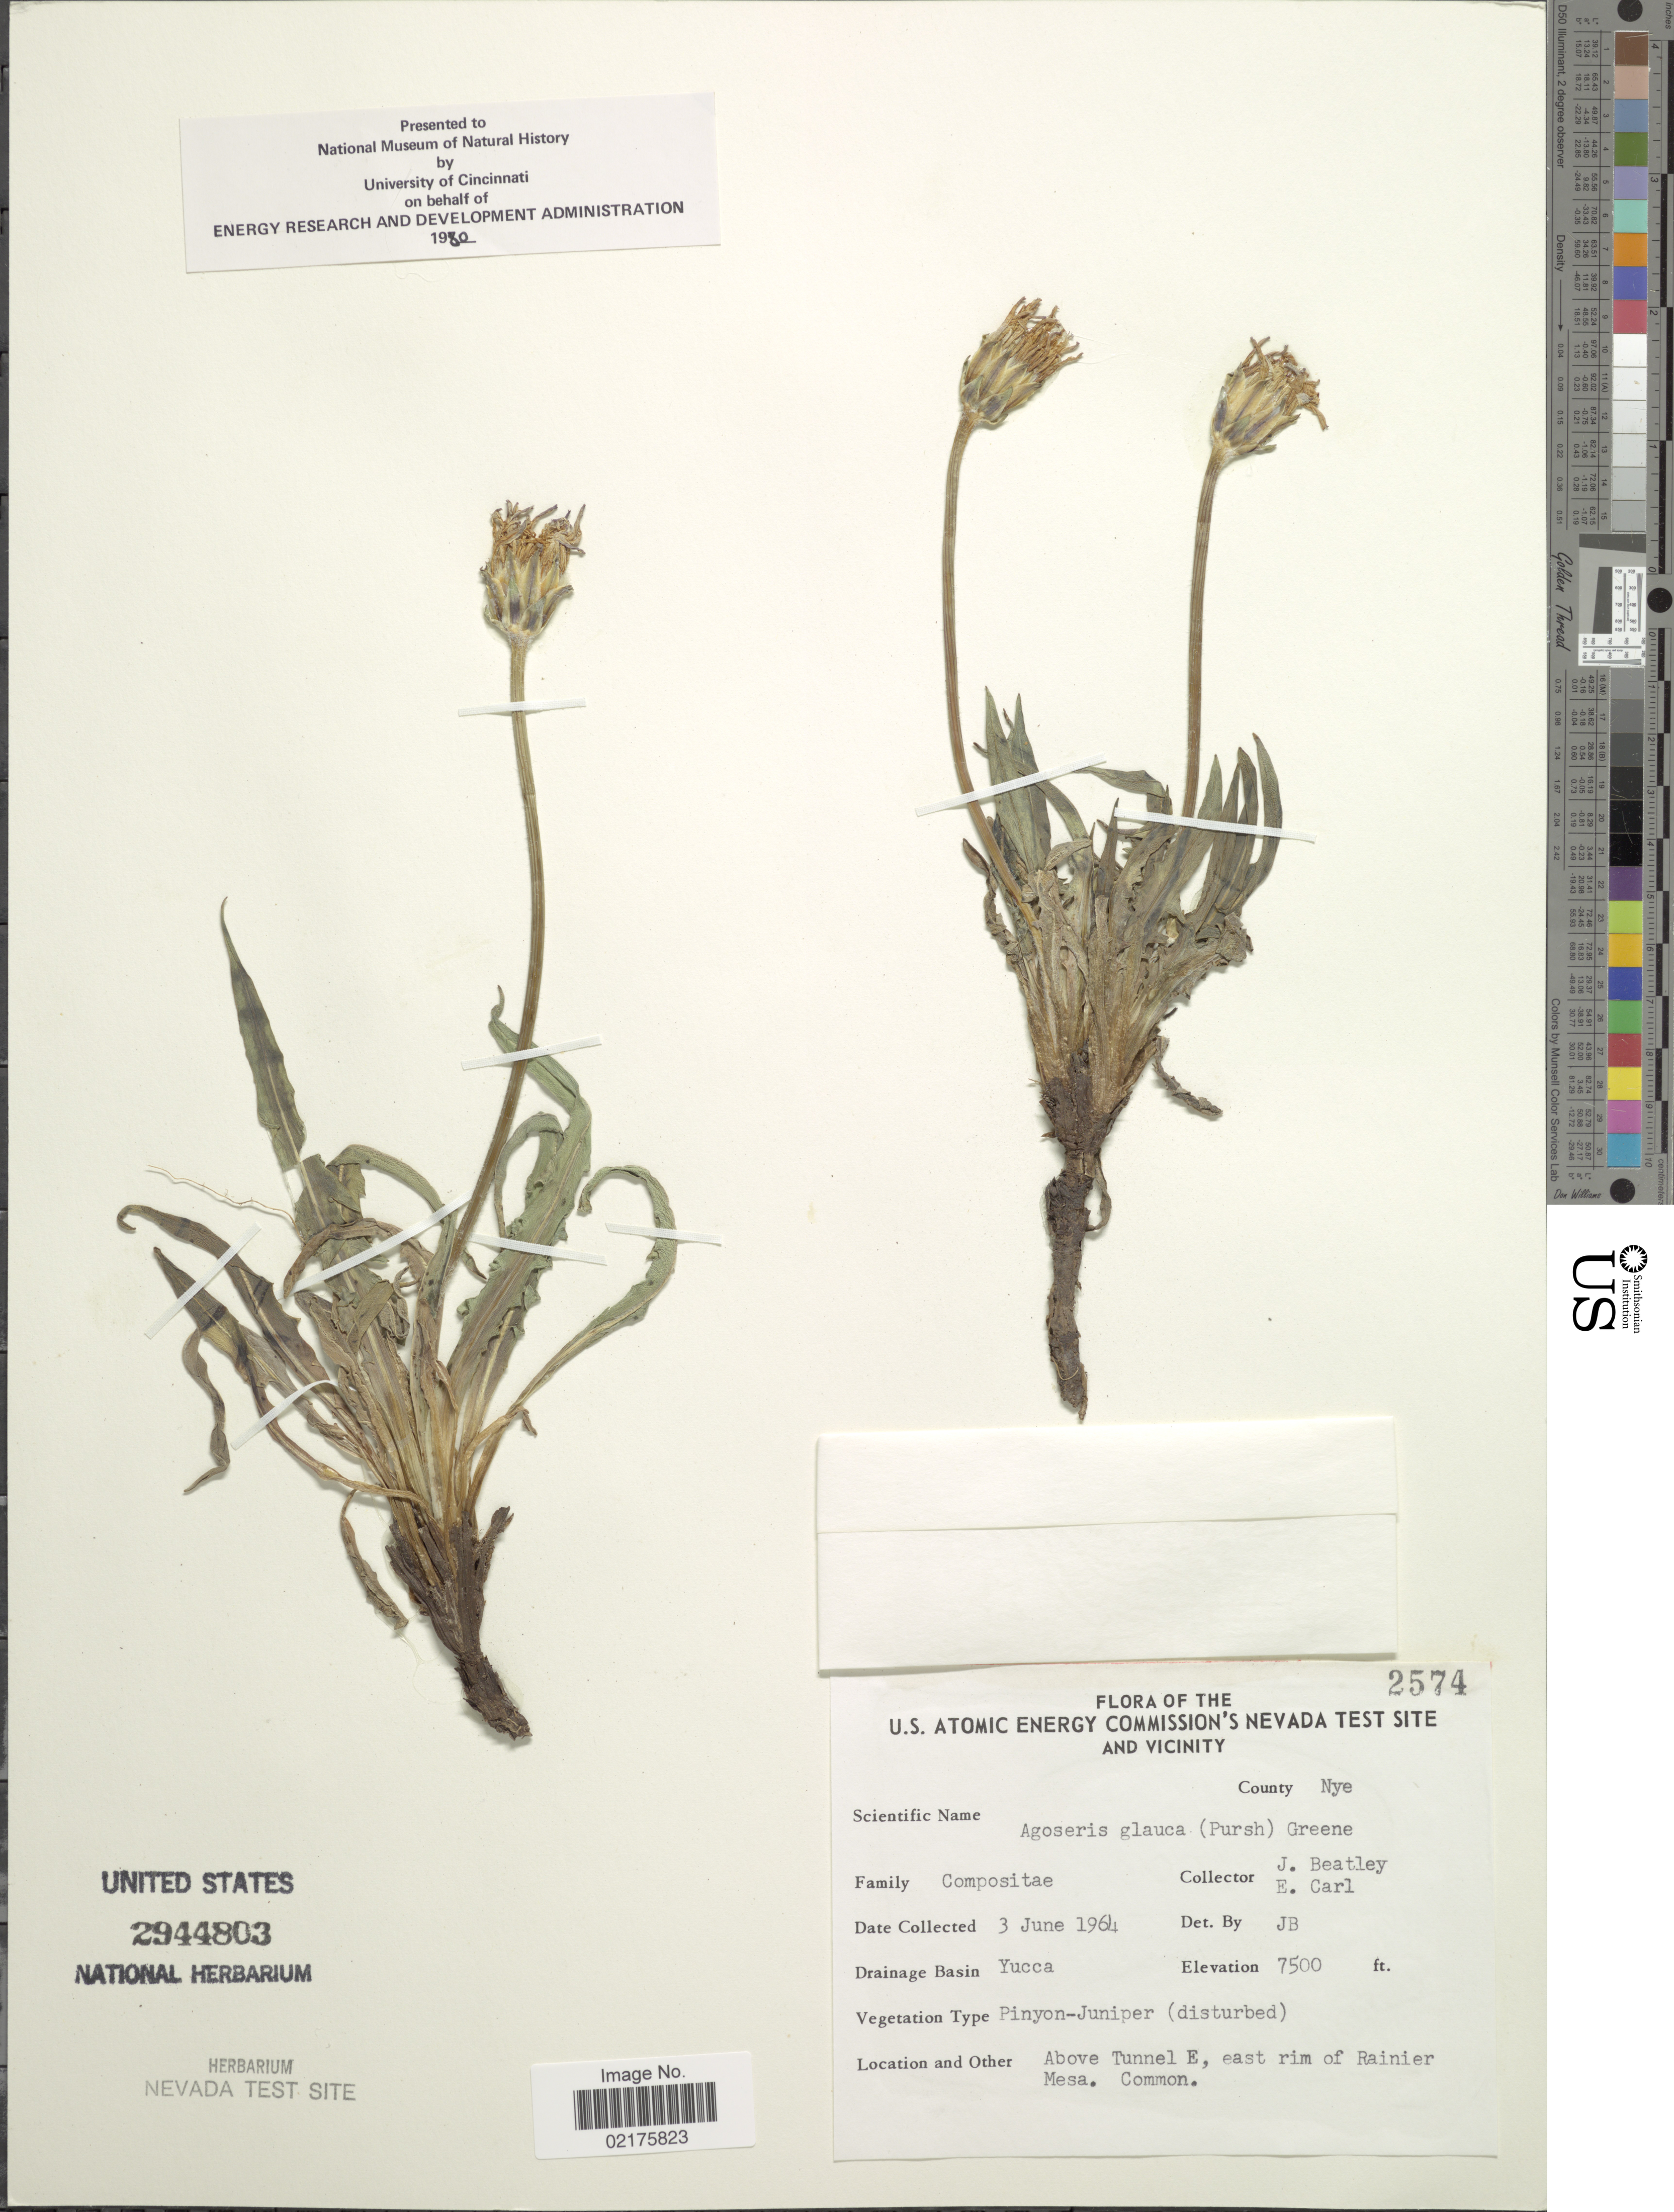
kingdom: Plantae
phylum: Tracheophyta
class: Magnoliopsida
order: Asterales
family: Asteraceae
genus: Agoseris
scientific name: Agoseris glauca var. glauca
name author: (Pursh) Raf.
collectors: J. C. Beatley & E. Carl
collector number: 2574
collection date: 1964-06-03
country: United States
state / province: Nevada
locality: U.S. Atomic Energy Commission's Nevada Test site and Vicinity, Drainage Basin : Yucca, Above Tunnel E, east rim of Rainer Mesa, County: Nye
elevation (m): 2286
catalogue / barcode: US 2944803